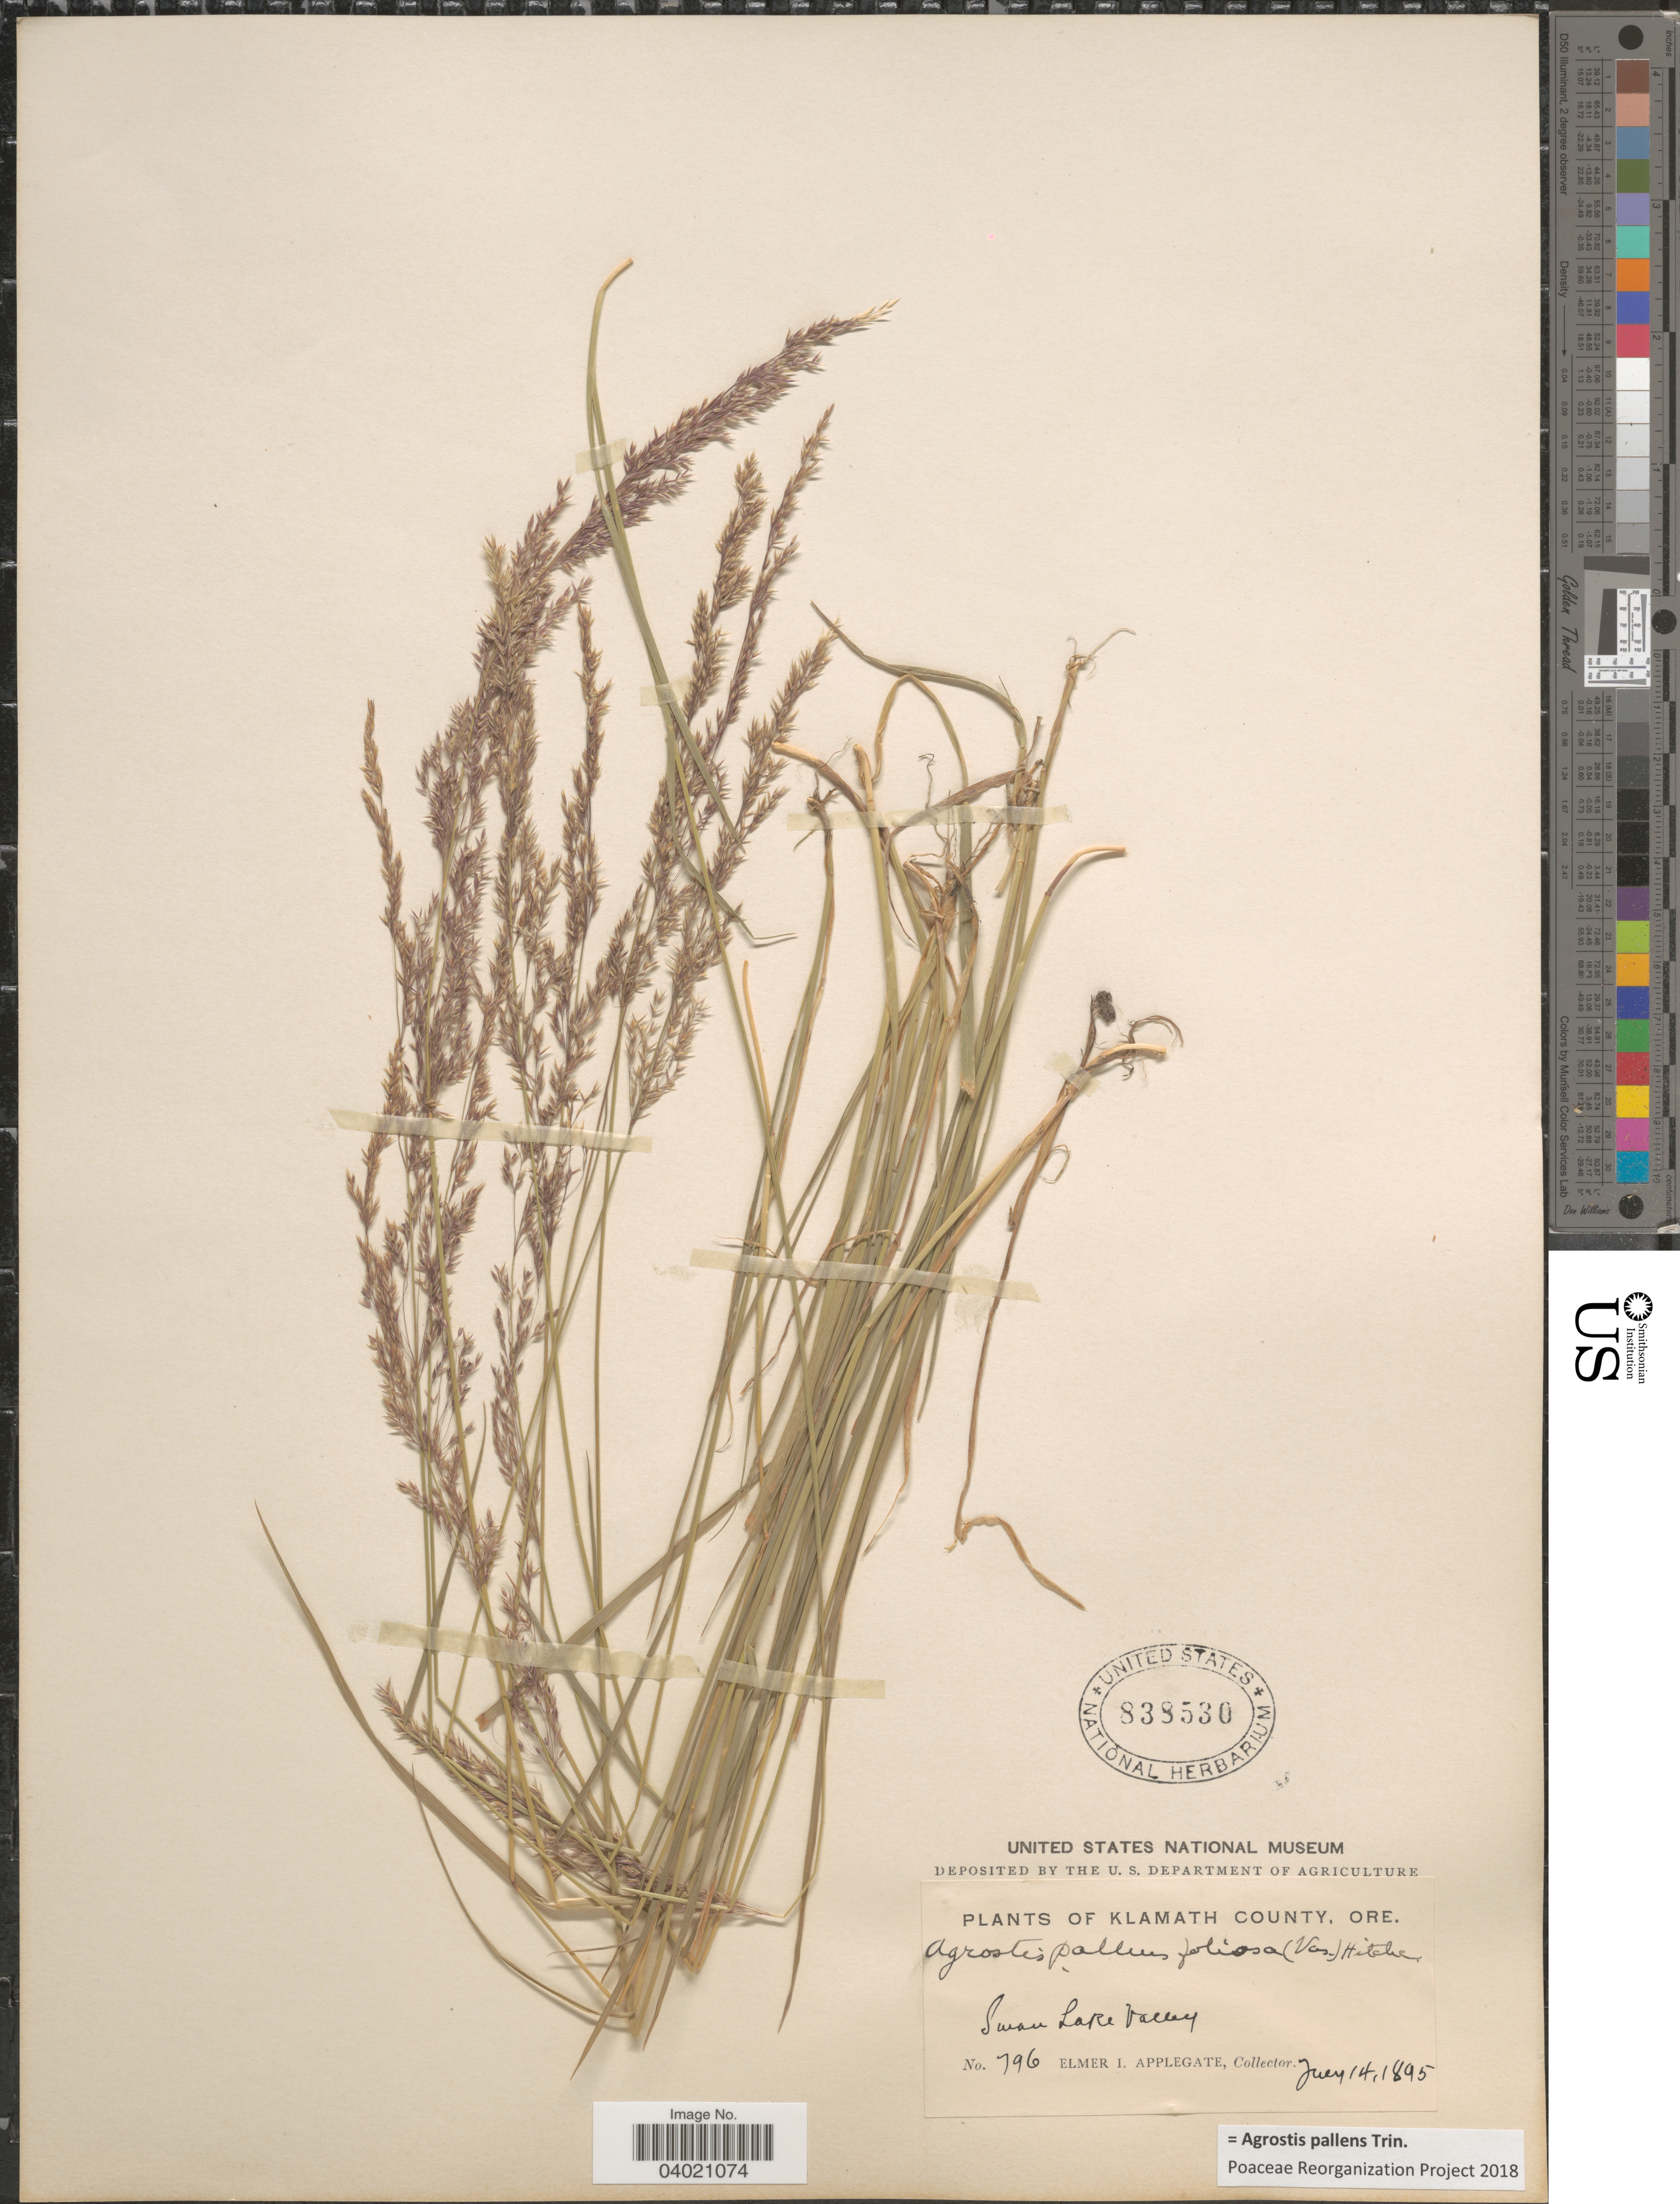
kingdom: Plantae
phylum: Tracheophyta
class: Liliopsida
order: Poales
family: Poaceae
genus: Agrostis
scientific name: Agrostis pallens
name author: Trin.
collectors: E. I. Applegate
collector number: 796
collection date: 1895-07-14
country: United States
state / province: Oregon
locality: Klamath County. Swan Lake Valley.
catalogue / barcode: US 838530